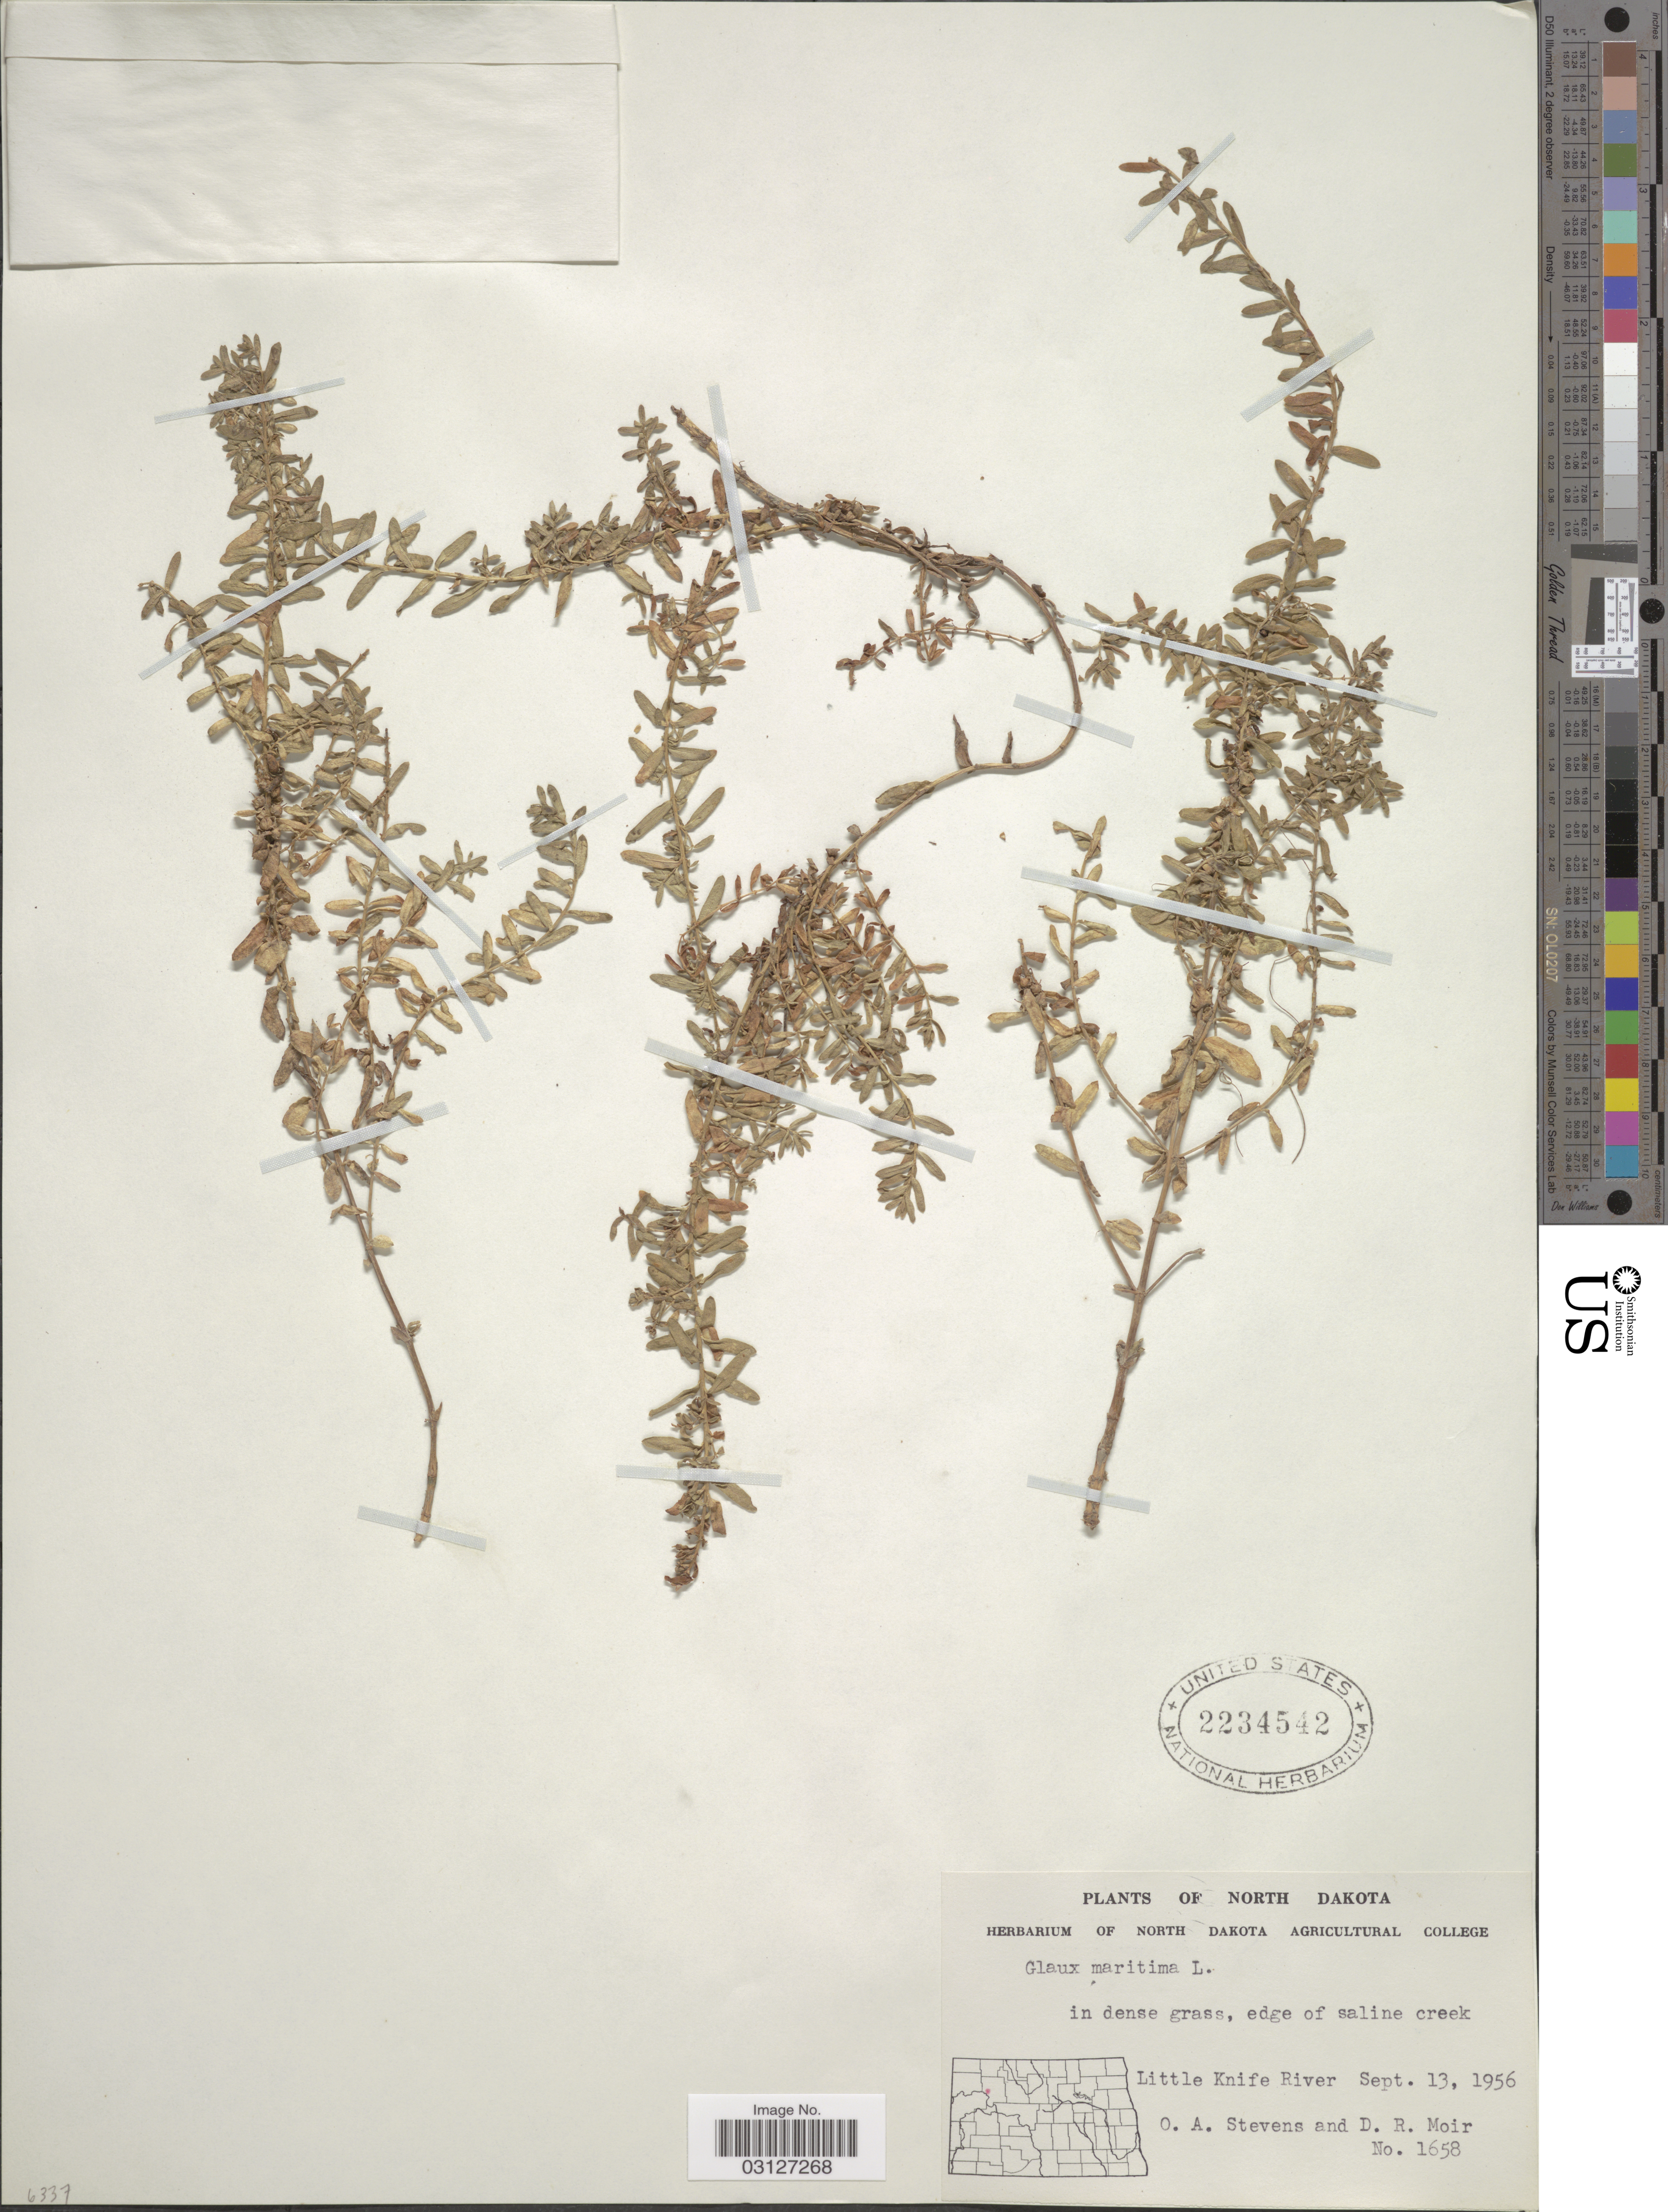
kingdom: Plantae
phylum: Tracheophyta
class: Magnoliopsida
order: Ericales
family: Primulaceae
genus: Glaux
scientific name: Glaux maritima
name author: L.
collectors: O. A. Stevens & D. Moir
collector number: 1658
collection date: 1956-09-13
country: United States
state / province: North Dakota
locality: Little Knife River.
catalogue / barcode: US 2234542